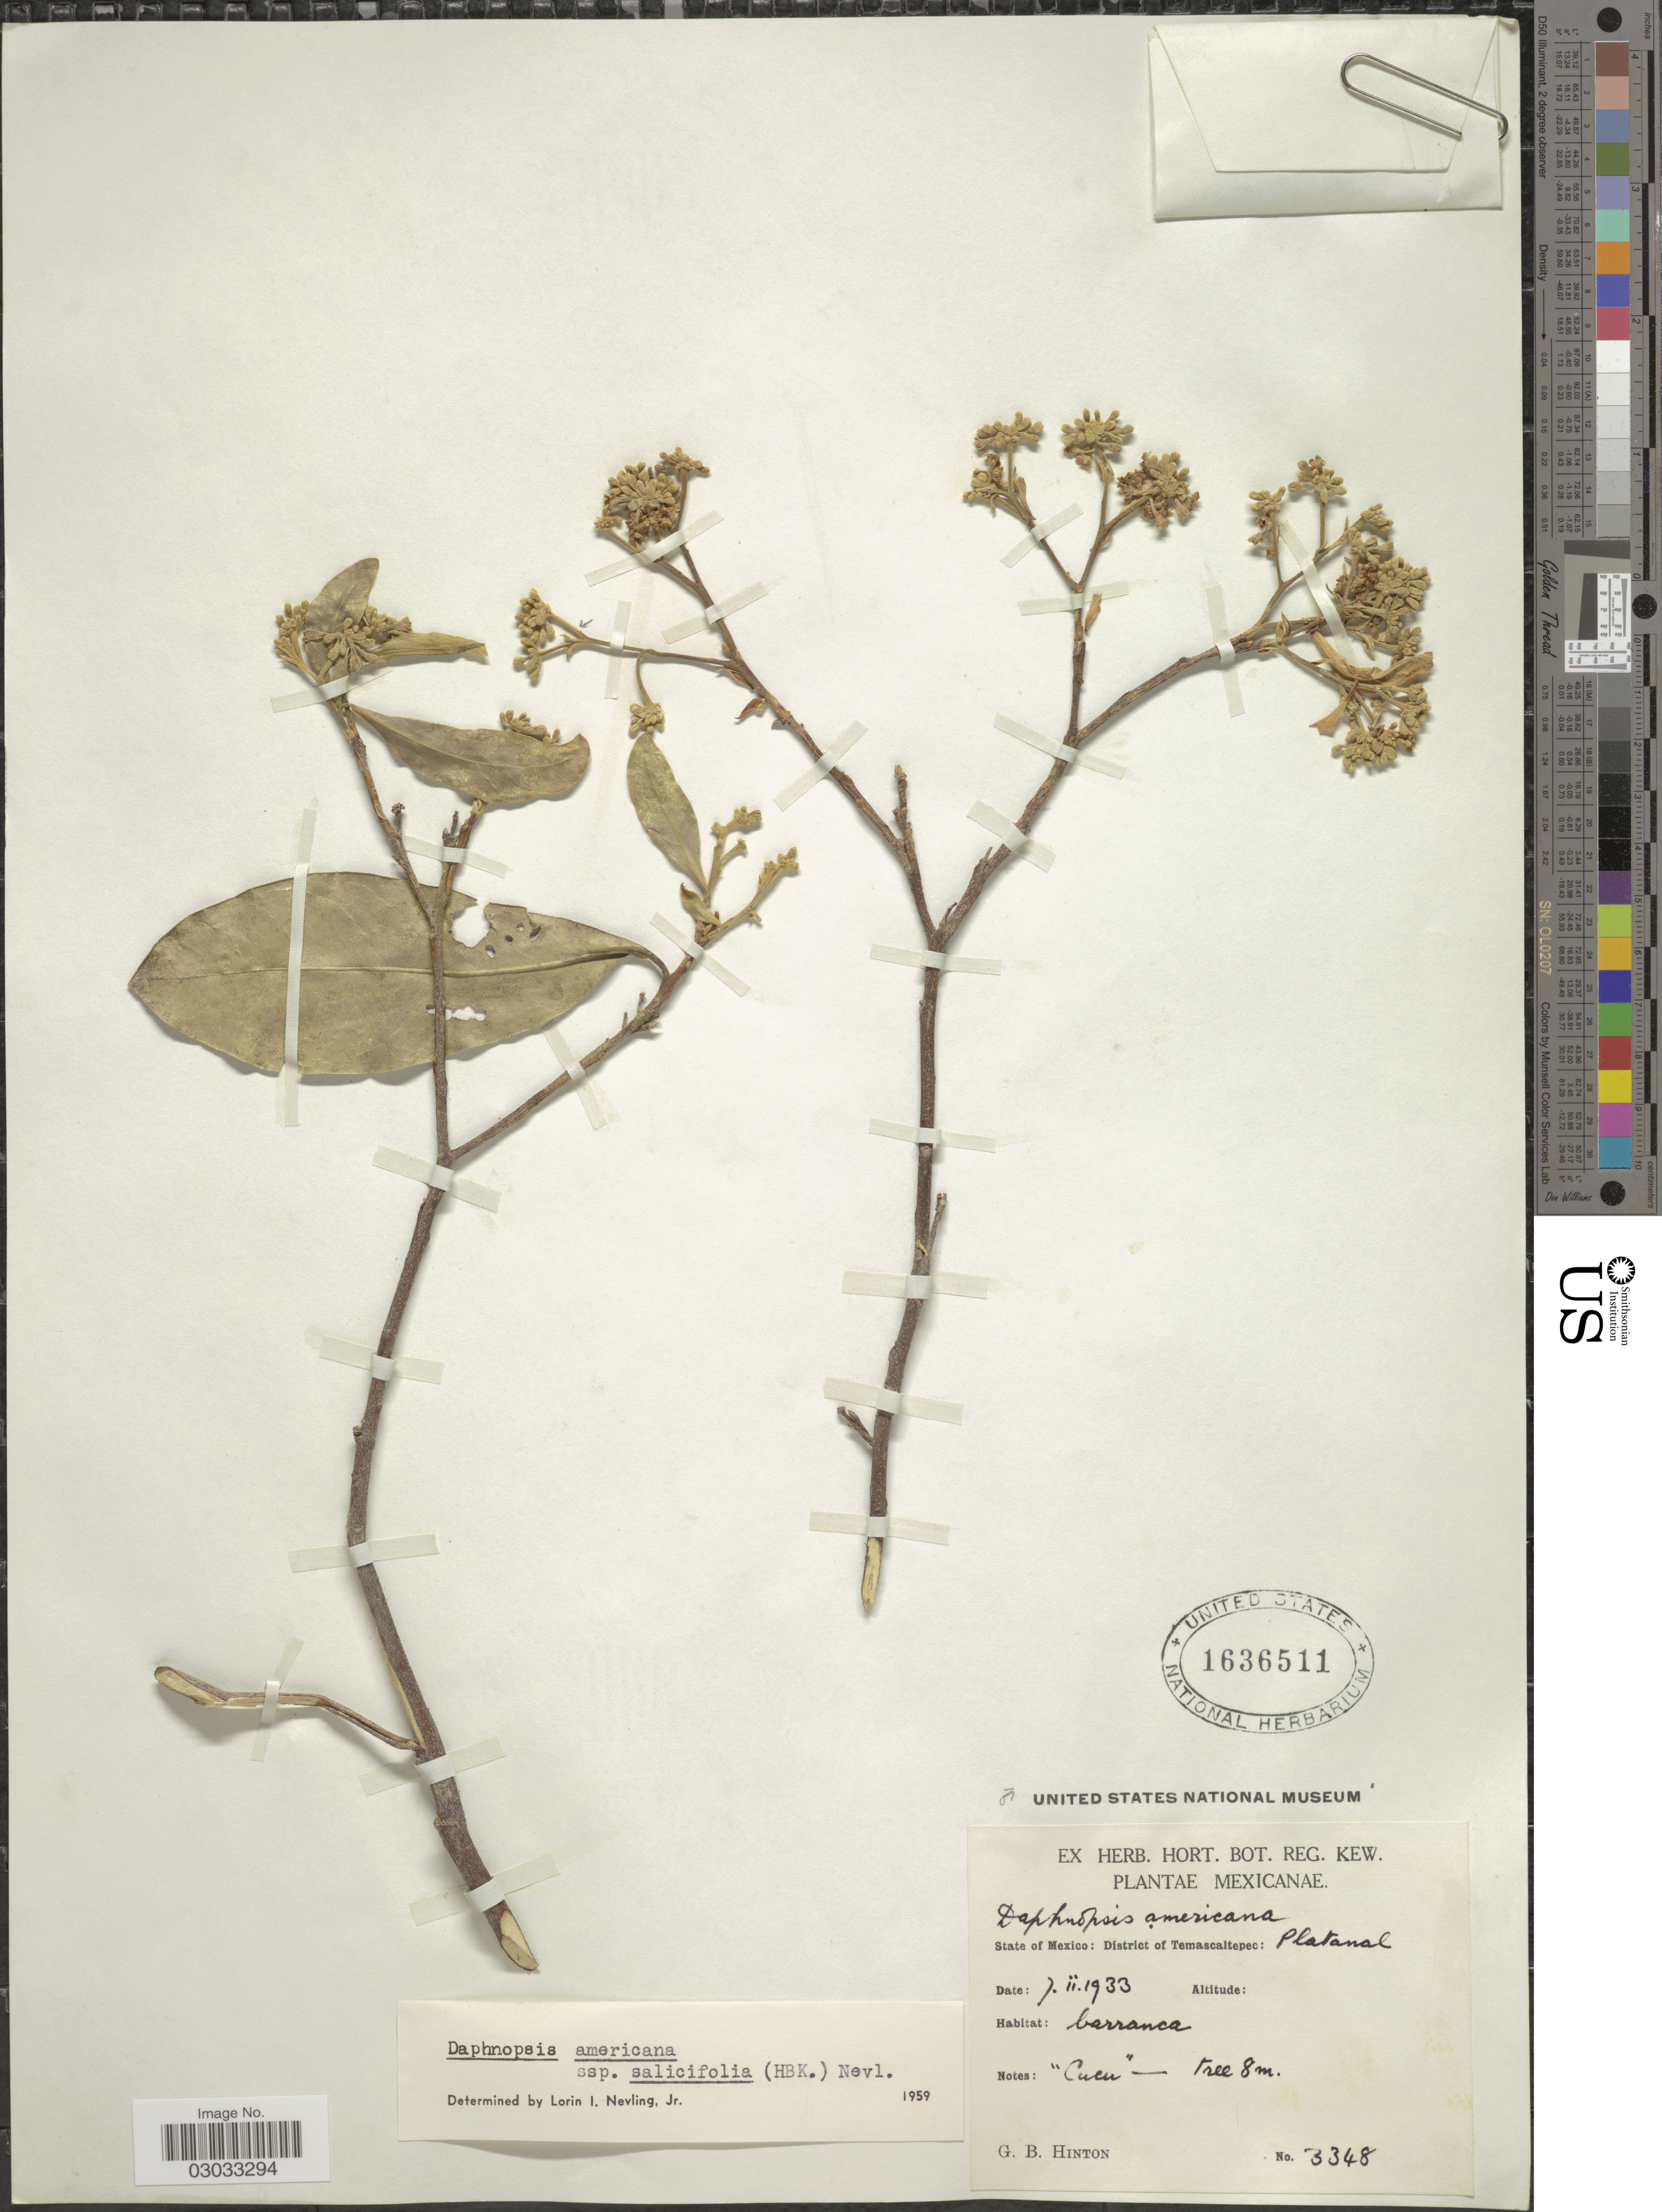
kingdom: Plantae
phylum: Tracheophyta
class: Magnoliopsida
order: Malvales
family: Thymelaeaceae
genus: Daphnopsis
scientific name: Daphnopsis americana subsp. salicifolia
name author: Nevling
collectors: G. B. Hinton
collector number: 3348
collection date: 1933-02-07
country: Mexico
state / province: México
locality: District of Temascaltepec: Platanal.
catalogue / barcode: US 1636511